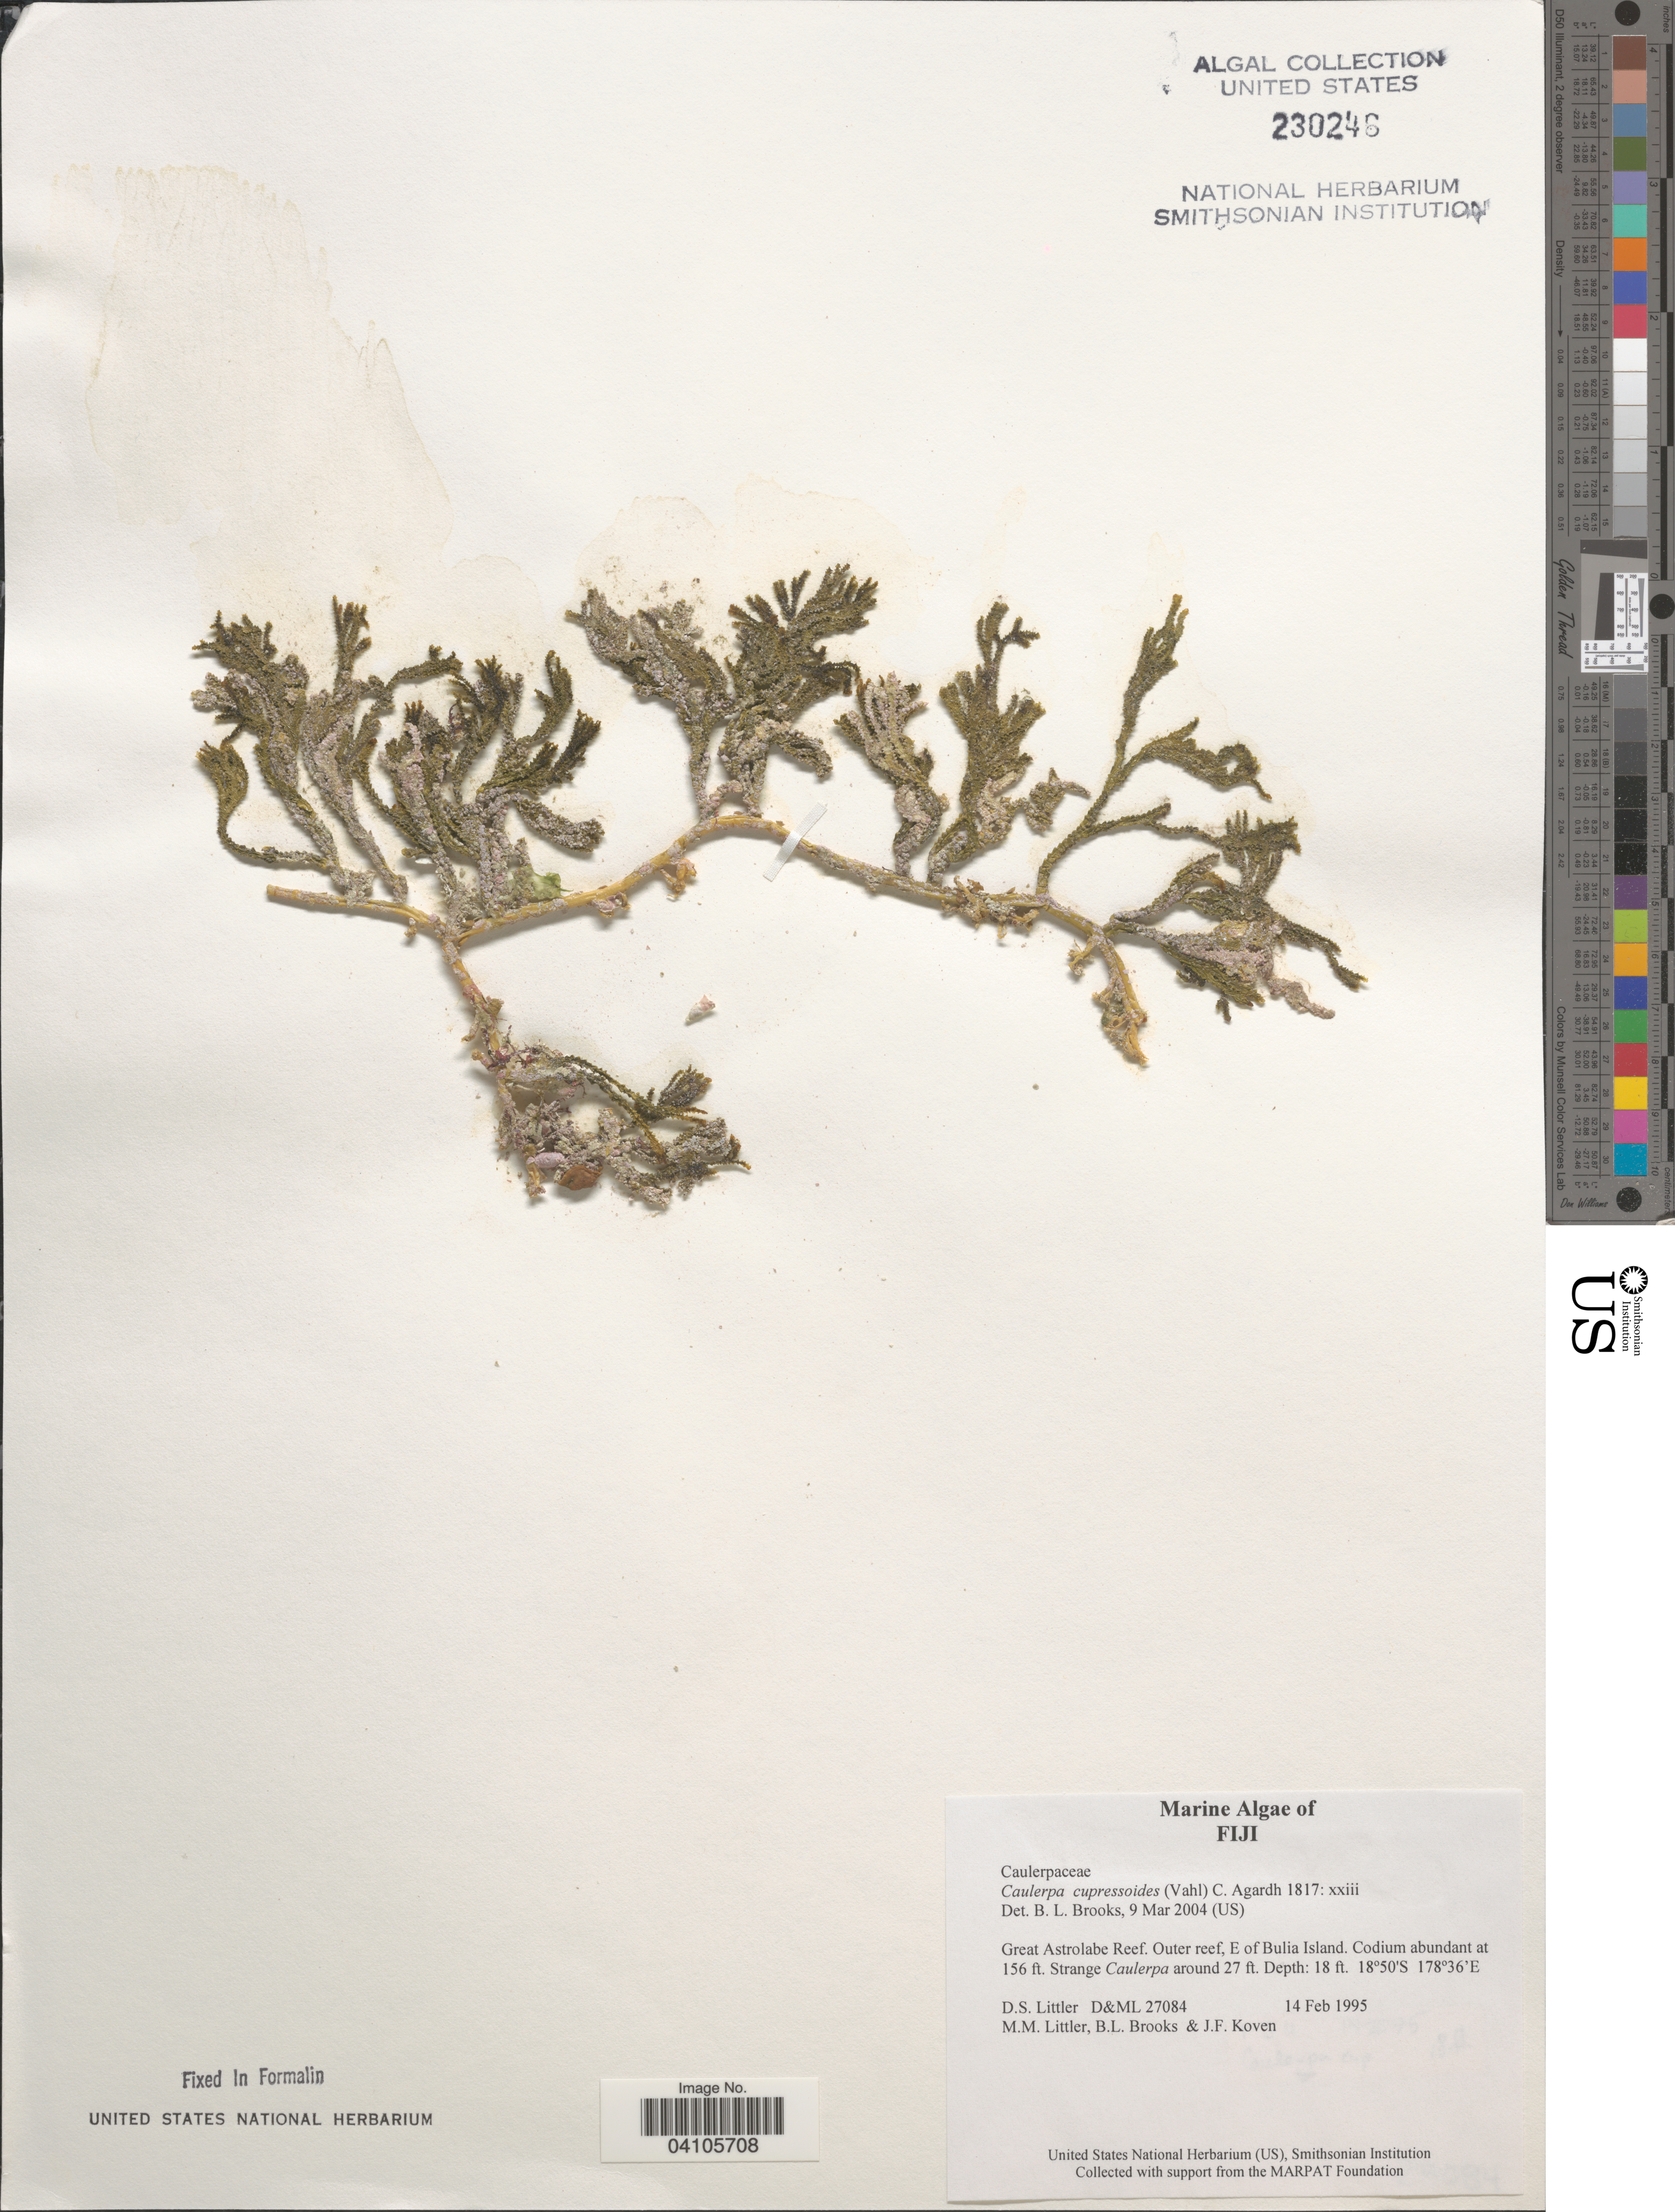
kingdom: Plantae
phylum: Chlorophyta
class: Ulvophyceae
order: Bryopsidales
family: Caulerpaceae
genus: Caulerpa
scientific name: Caulerpa cupressoides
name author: (Vahl) C. Agardh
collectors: D. S. Littler, B. Brooks & J. Koven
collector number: D&ML 27084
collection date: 1995-02-14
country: Fiji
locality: Great Astrolabe Reef. Outer reef, E of Bulia Island.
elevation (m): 48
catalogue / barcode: US 230246